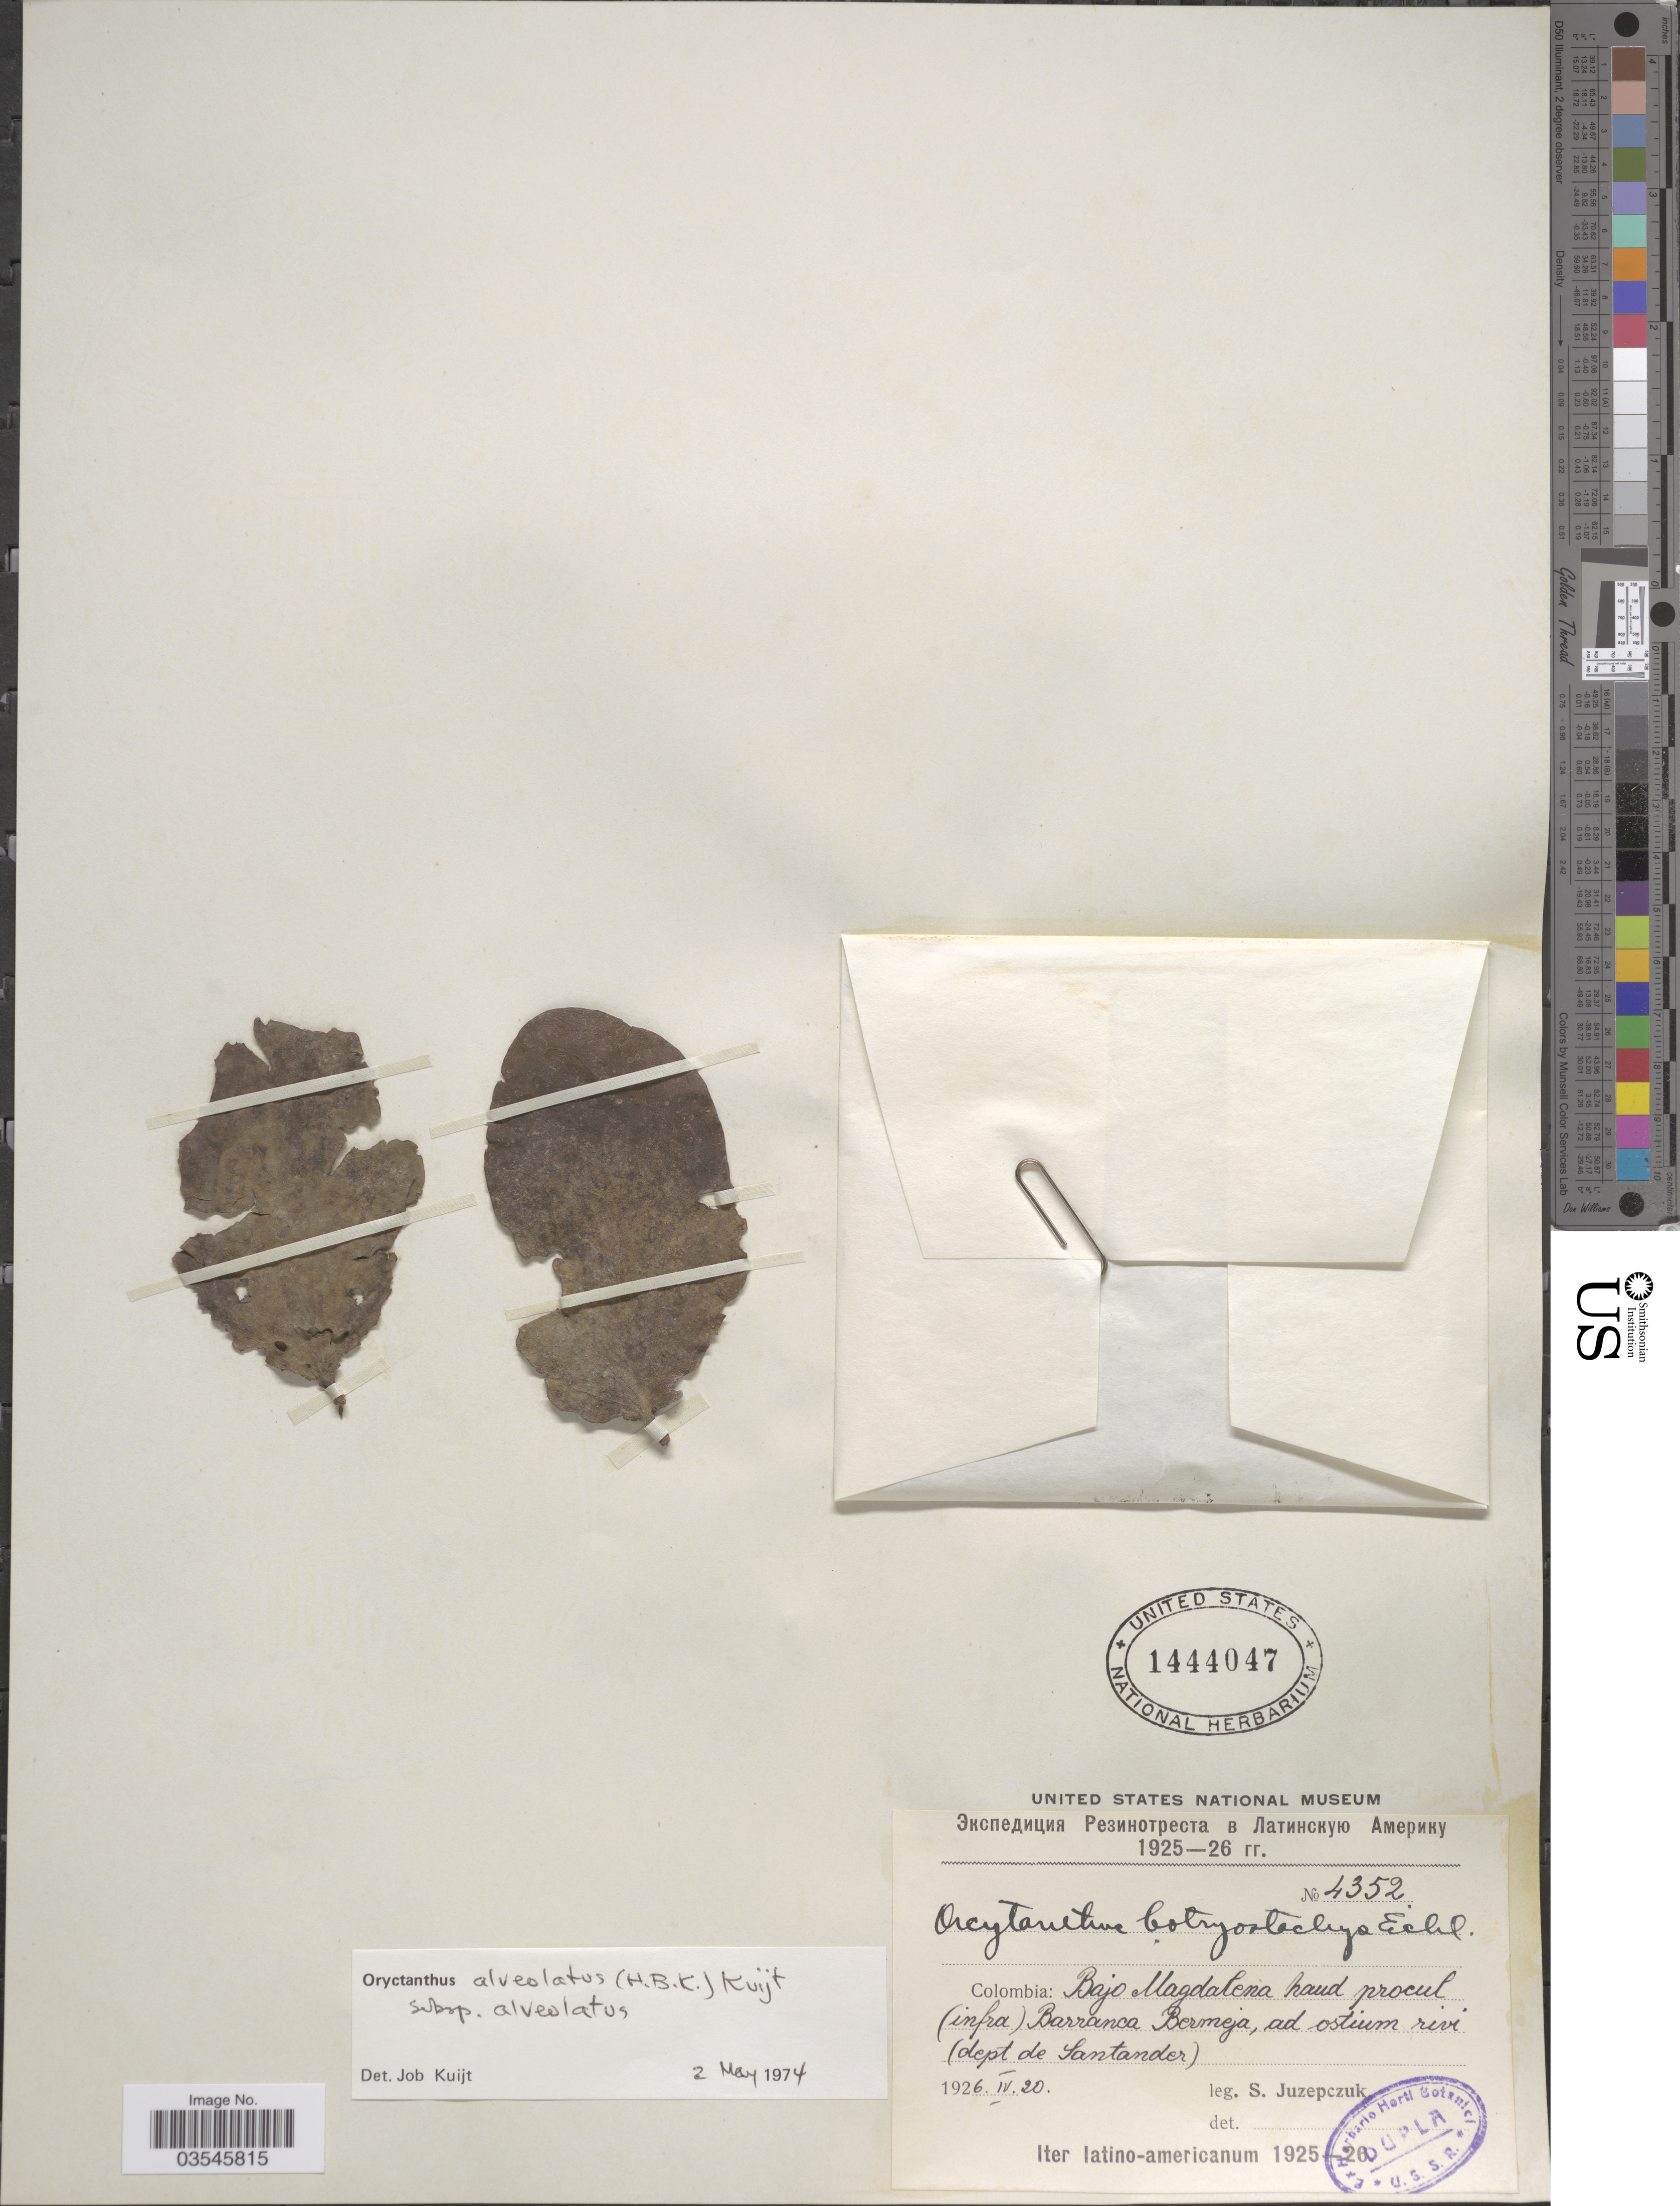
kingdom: Plantae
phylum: Tracheophyta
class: Magnoliopsida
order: Santalales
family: Loranthaceae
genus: Oryctanthus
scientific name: Oryctanthus alveolatus subsp. alveolatus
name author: (Kunth) Kuijt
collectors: S. V. Juzepczuk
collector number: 4352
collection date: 1926-04-20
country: Colombia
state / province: Santander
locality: Bajo Magdalena haut procul (infra) Barranca Bermeja, ad ostium rivi (dept de Santander).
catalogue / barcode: US 1444047